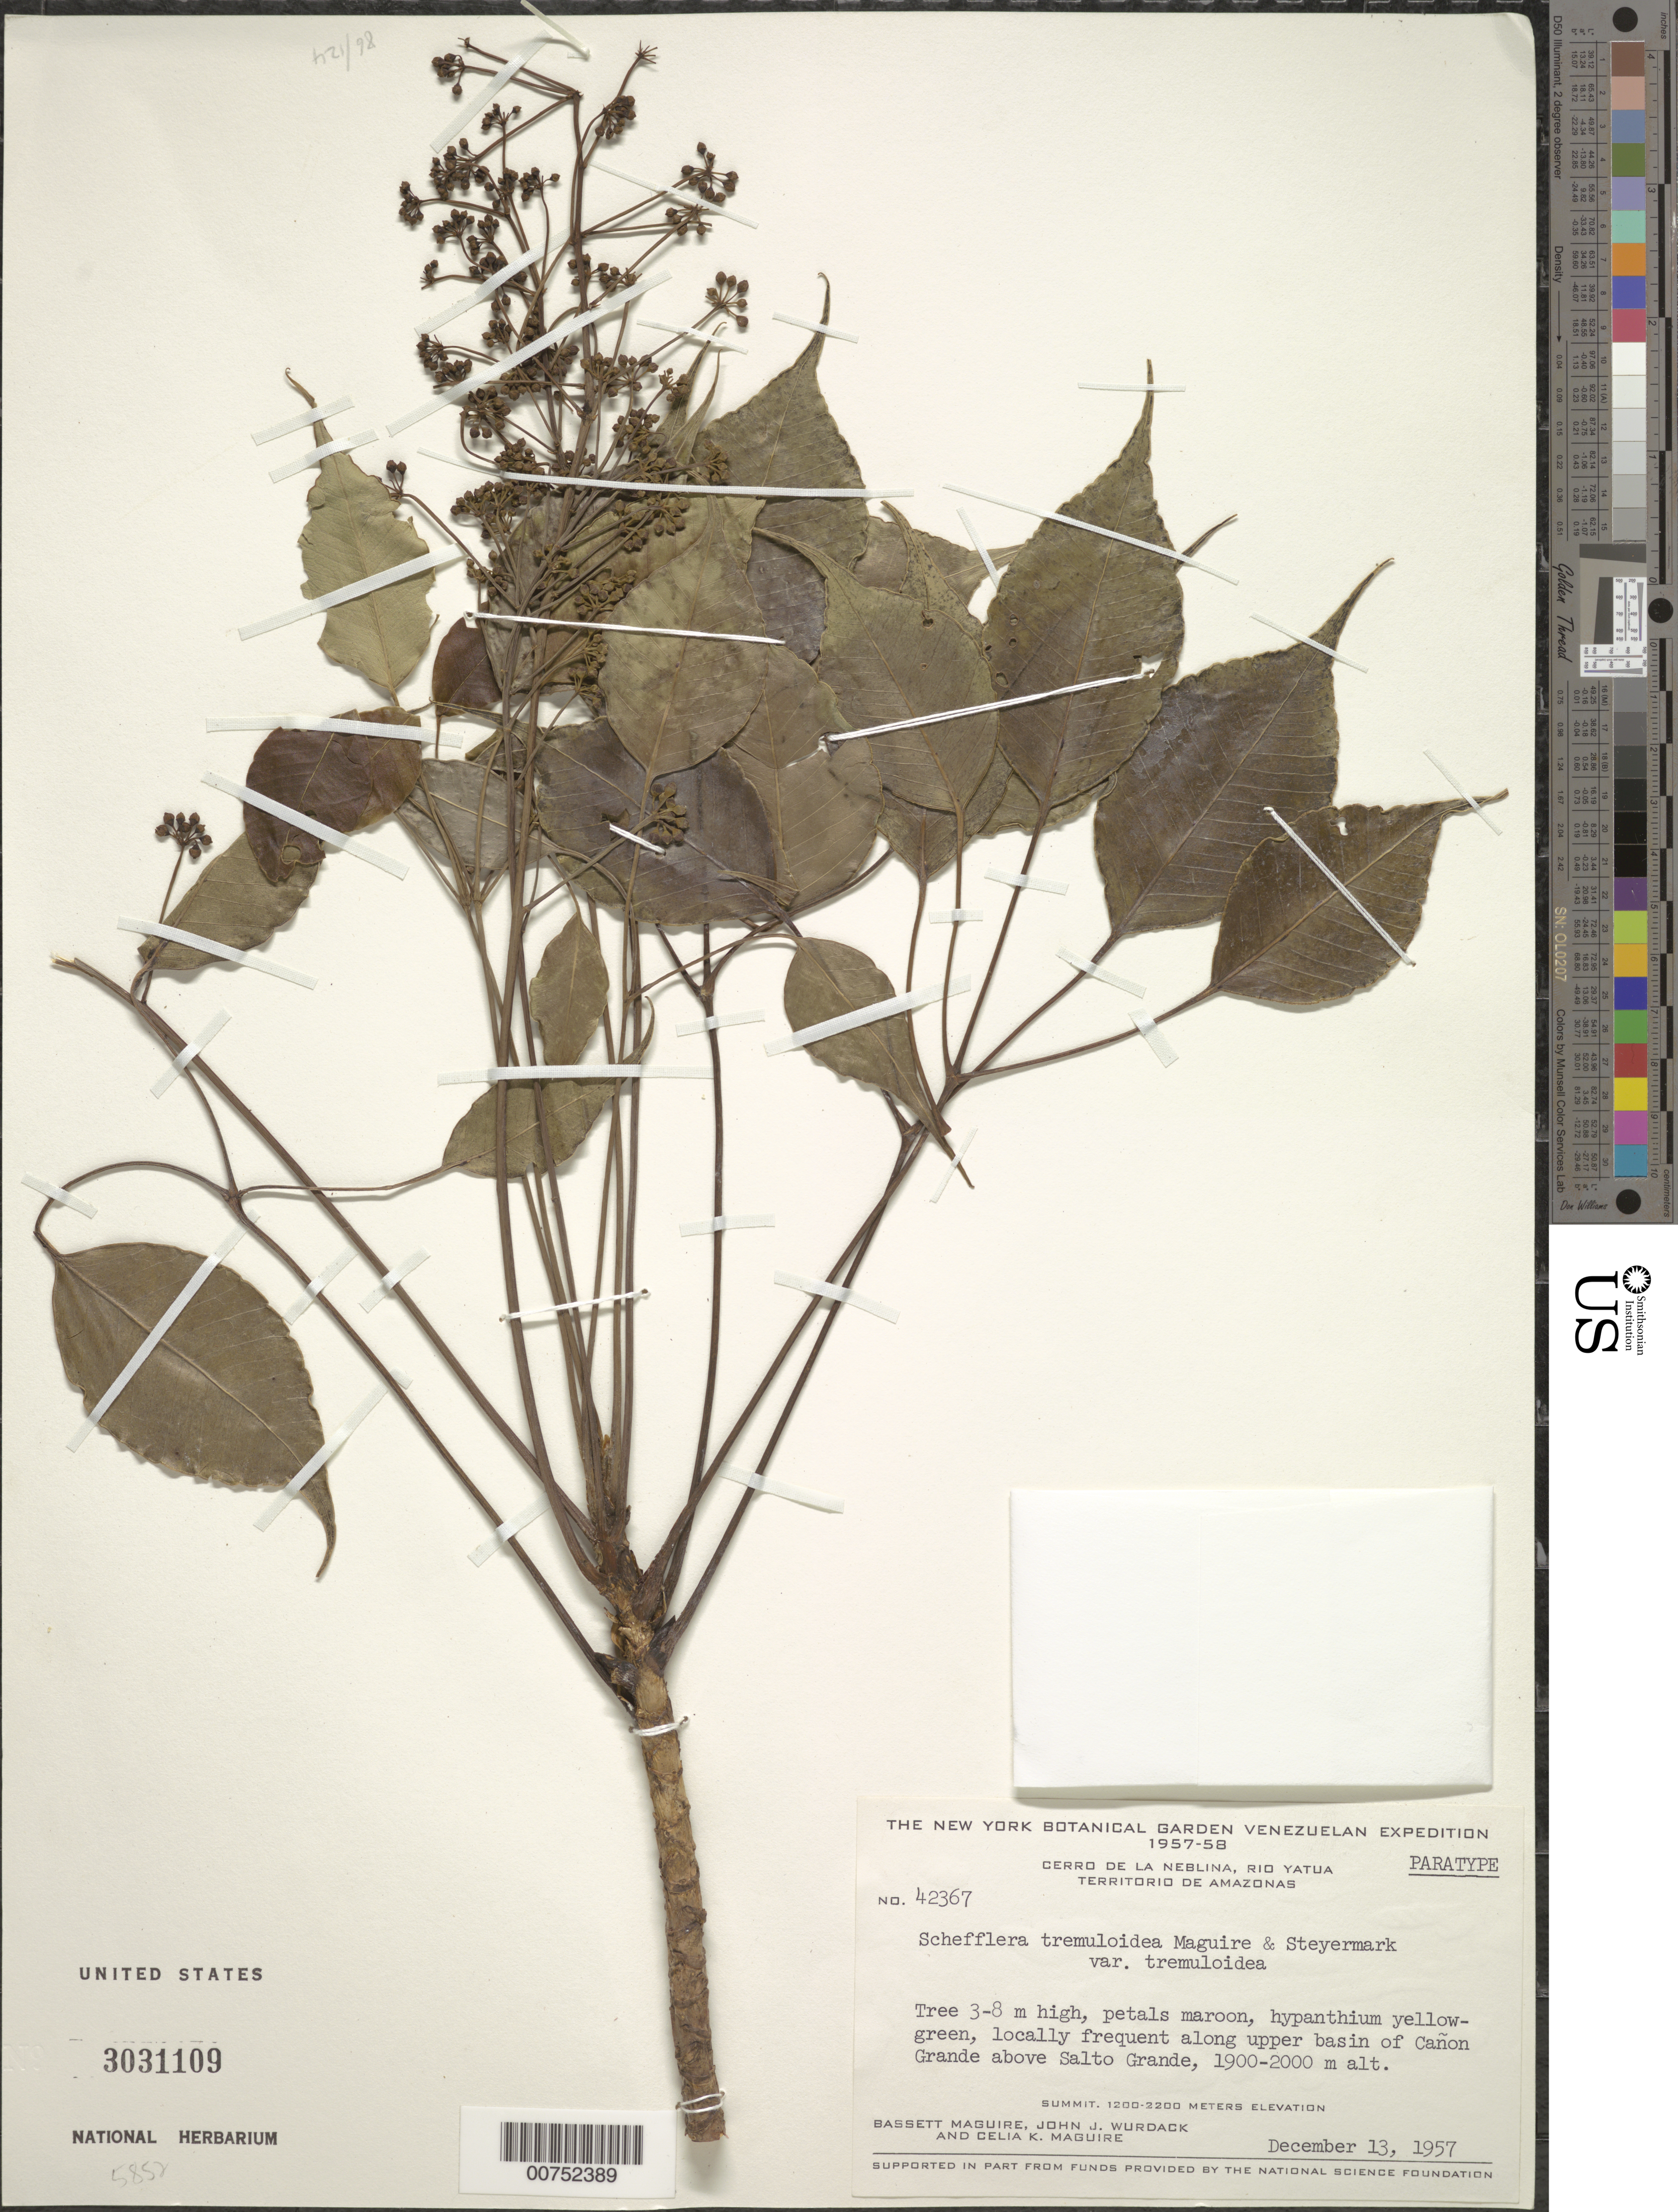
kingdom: Plantae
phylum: Tracheophyta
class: Magnoliopsida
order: Apiales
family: Araliaceae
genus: Schefflera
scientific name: Schefflera tremuloidea var. tremuloidea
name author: Maguire et al.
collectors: B. Maguire, J. J. Wurdack & C. K. Maguire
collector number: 42367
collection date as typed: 13-Dec-57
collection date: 1957-12-13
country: Venezuela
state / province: Amazonas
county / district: Río Negro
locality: Cerro de la Neblina, Río Yatua, basin of Caño Grande above Salto Grande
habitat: Along upper basin of Cañon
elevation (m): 1900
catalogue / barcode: US 3031109